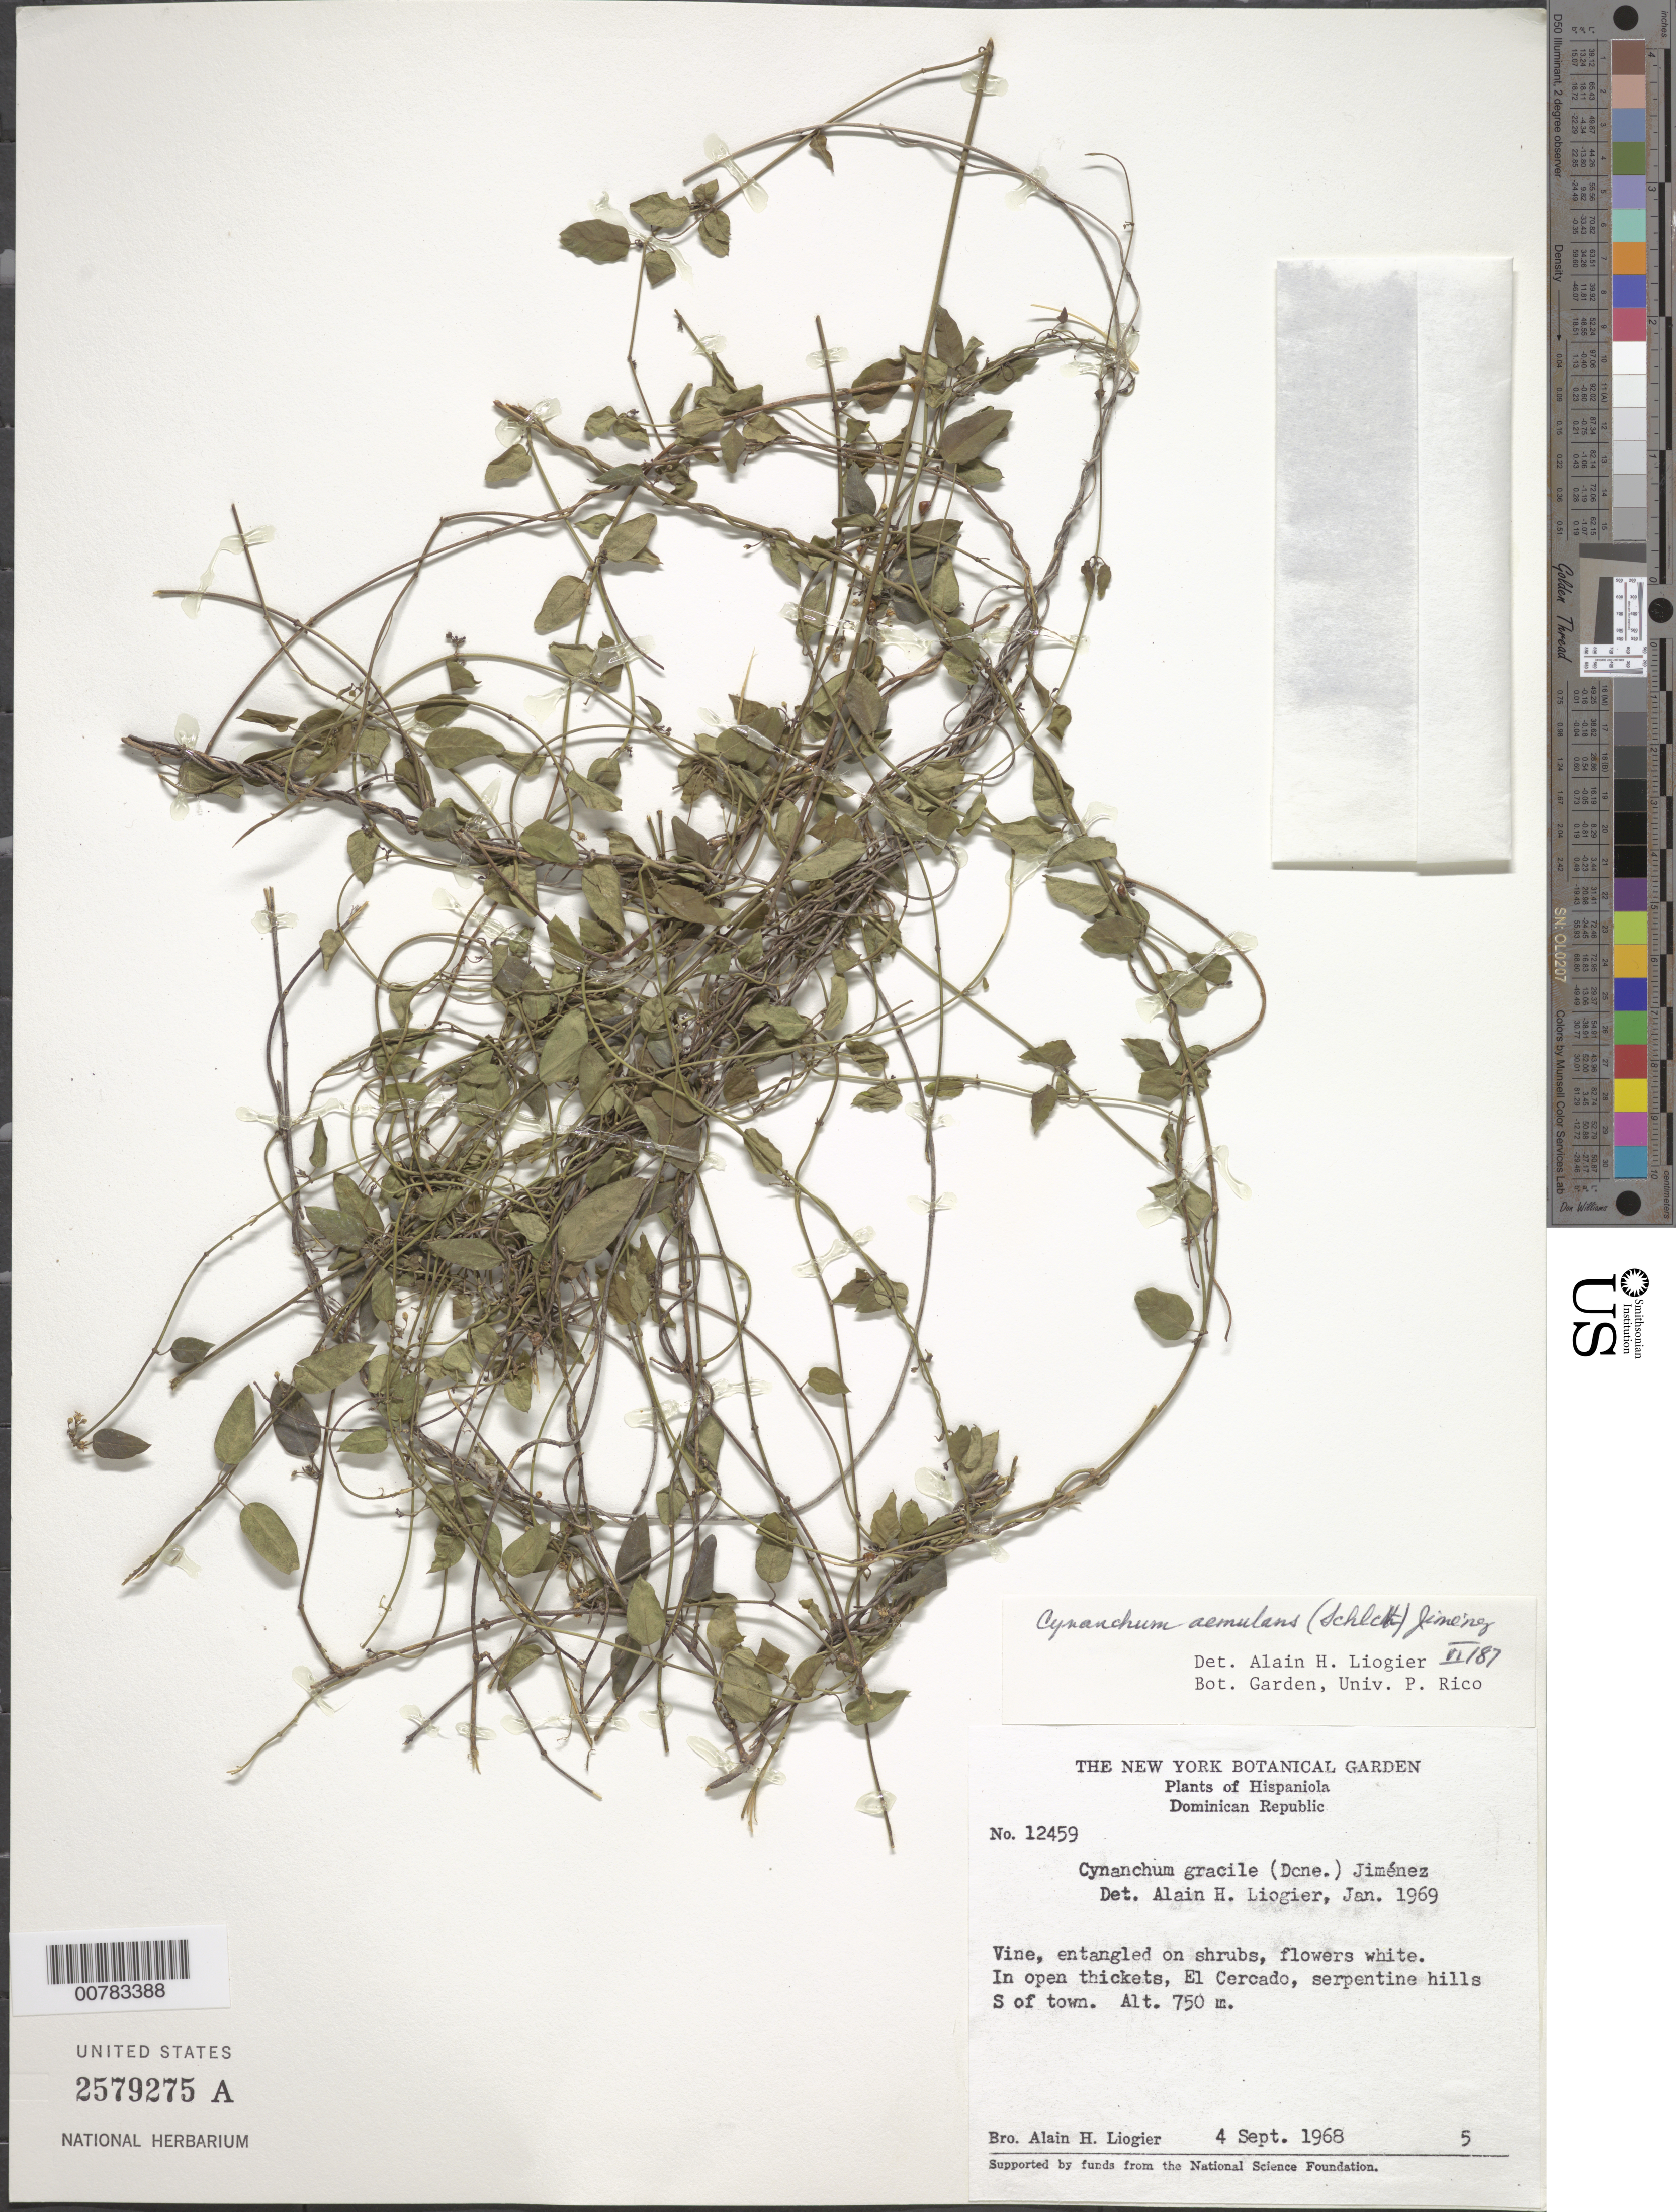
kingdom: Plantae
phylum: Tracheophyta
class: Magnoliopsida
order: Gentianales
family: Apocynaceae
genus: Metastelma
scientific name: Metastelma aemulans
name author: Schltr.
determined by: Liogier, Alain H.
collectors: A. H. Liogier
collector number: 12459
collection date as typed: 04 Sep 1968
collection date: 1968-09-04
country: Dominican Republic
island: Hispaniola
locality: El Cercado, south of town.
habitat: In open thickets, serpentine hills.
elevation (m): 750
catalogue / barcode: US 2579275A